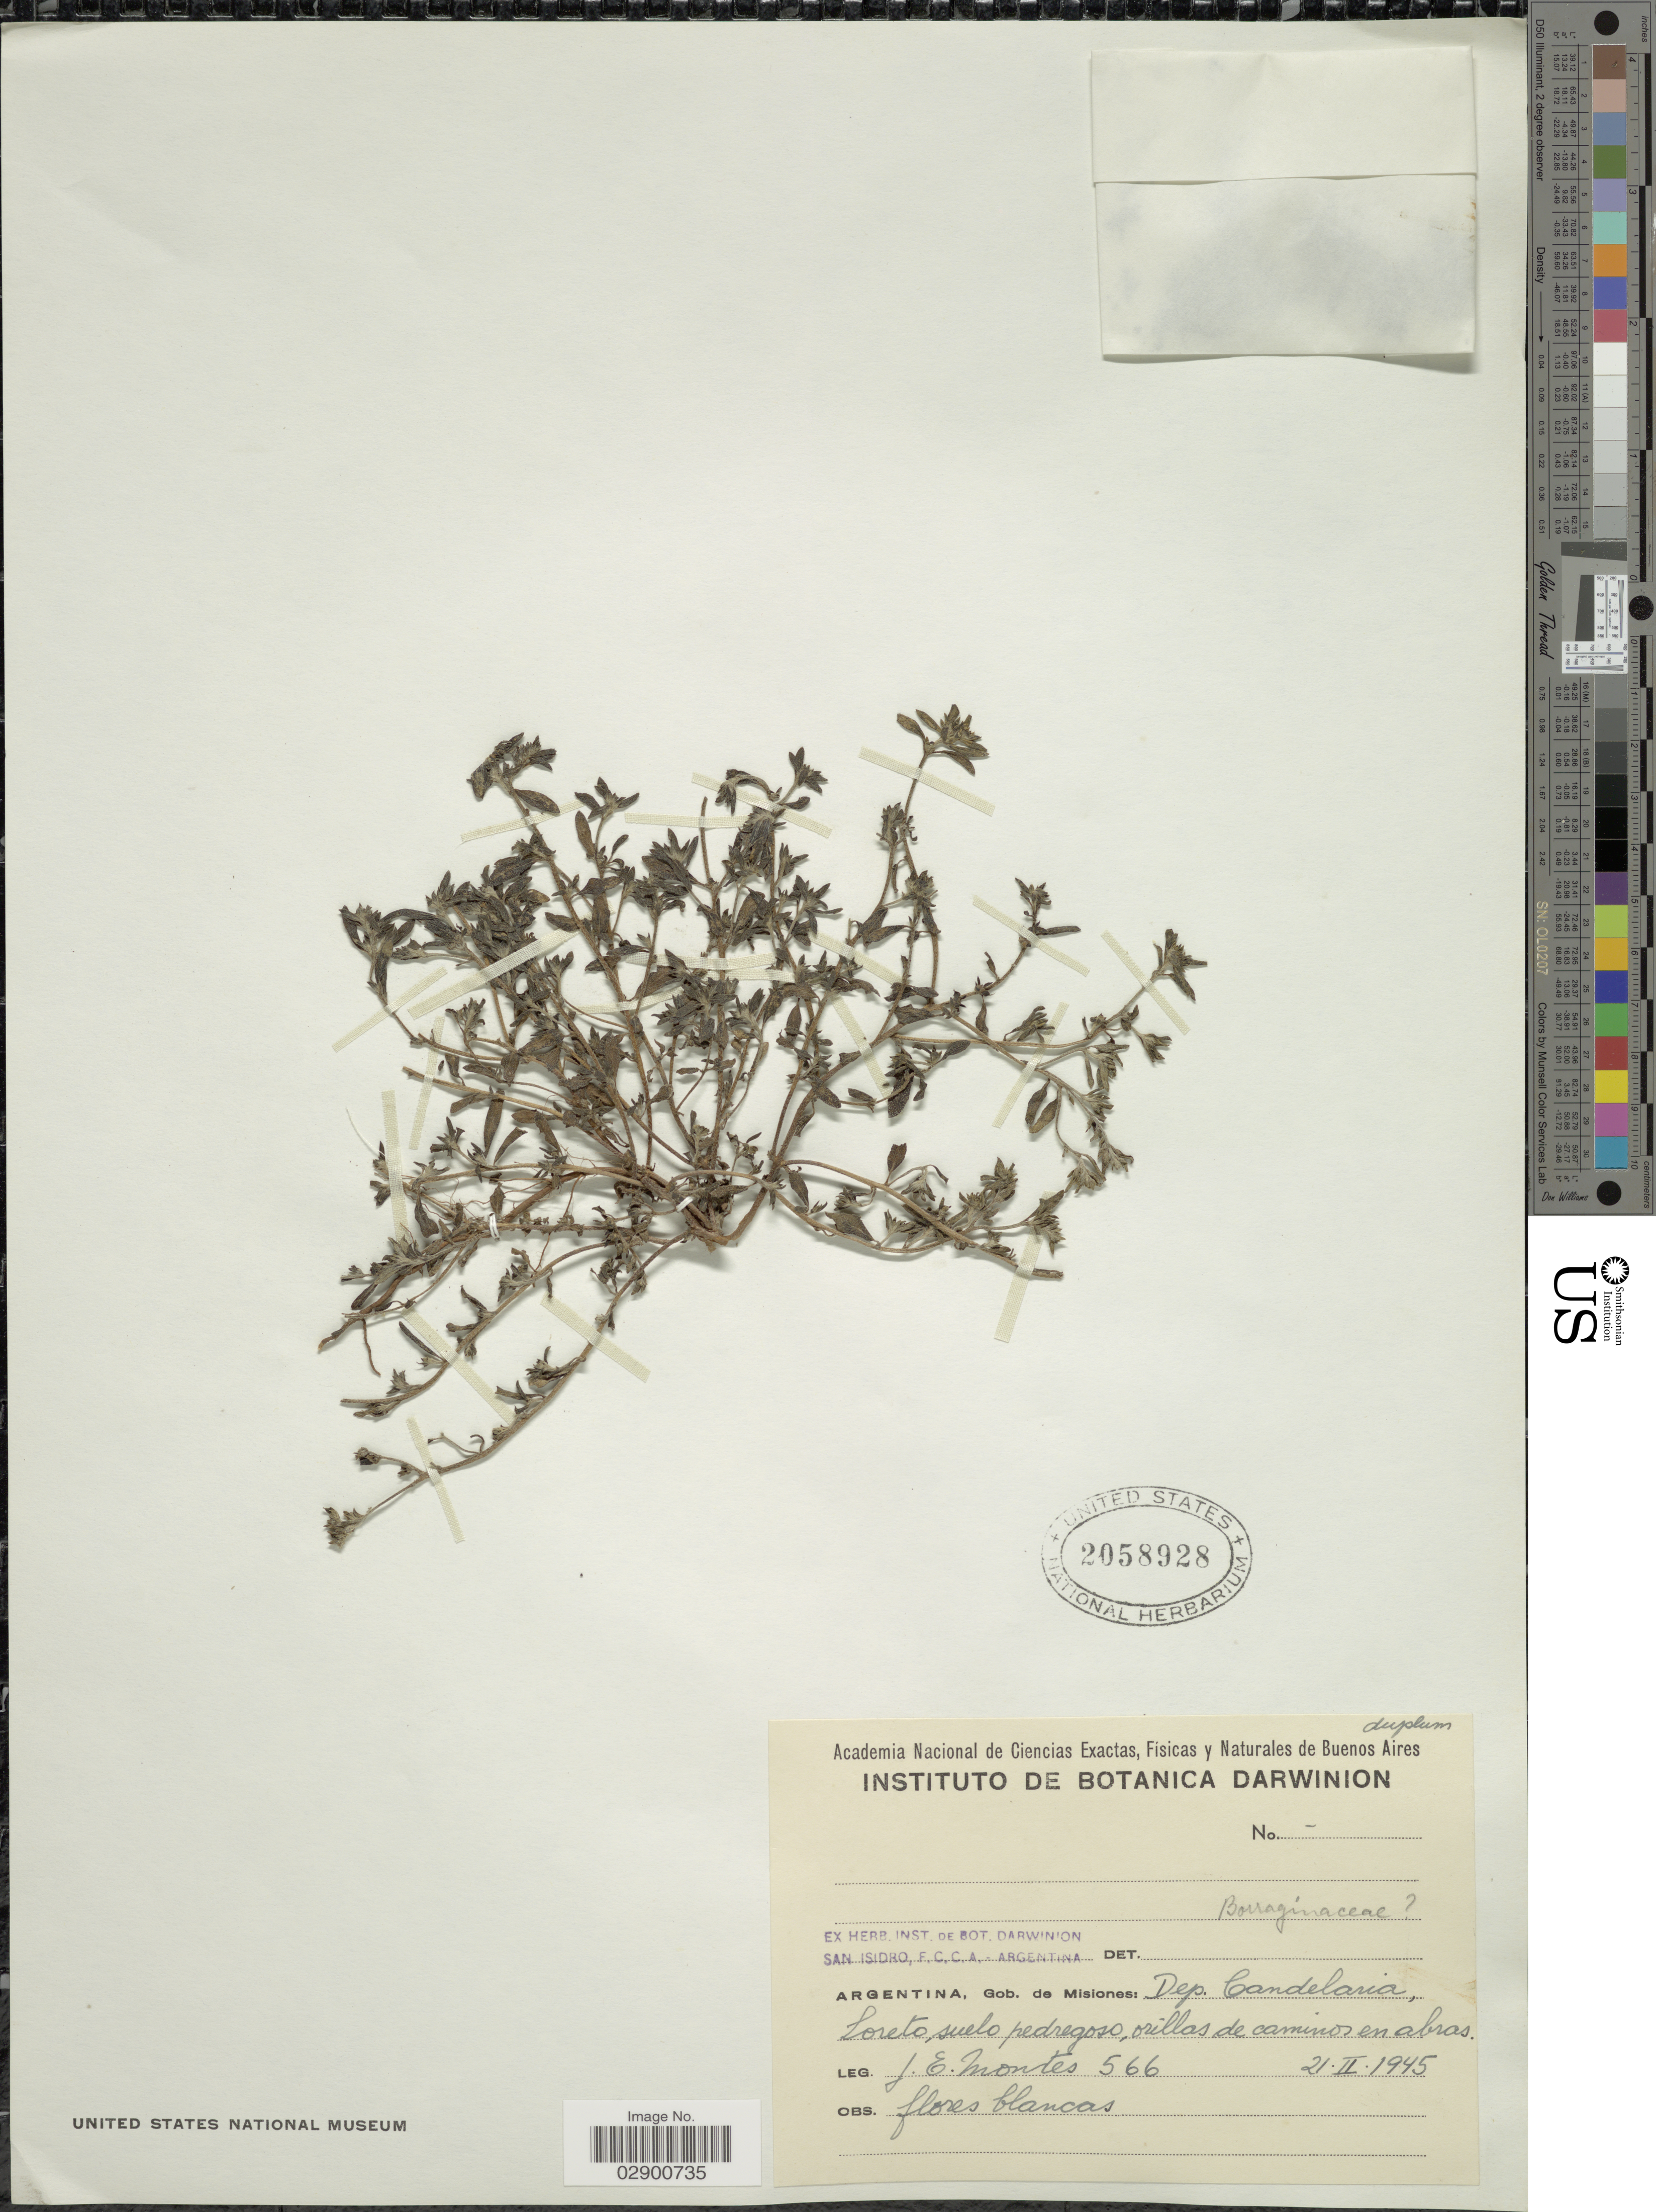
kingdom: Plantae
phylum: Tracheophyta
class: Magnoliopsida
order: Boraginales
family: Heliotropiaceae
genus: Heliotropium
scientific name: Heliotropium sp.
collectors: J. E. Montes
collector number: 566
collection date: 1945-02-21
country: Argentina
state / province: Misiones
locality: Gob. de Misiones: Dep. Candelaria, Loreto.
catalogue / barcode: US 2058928